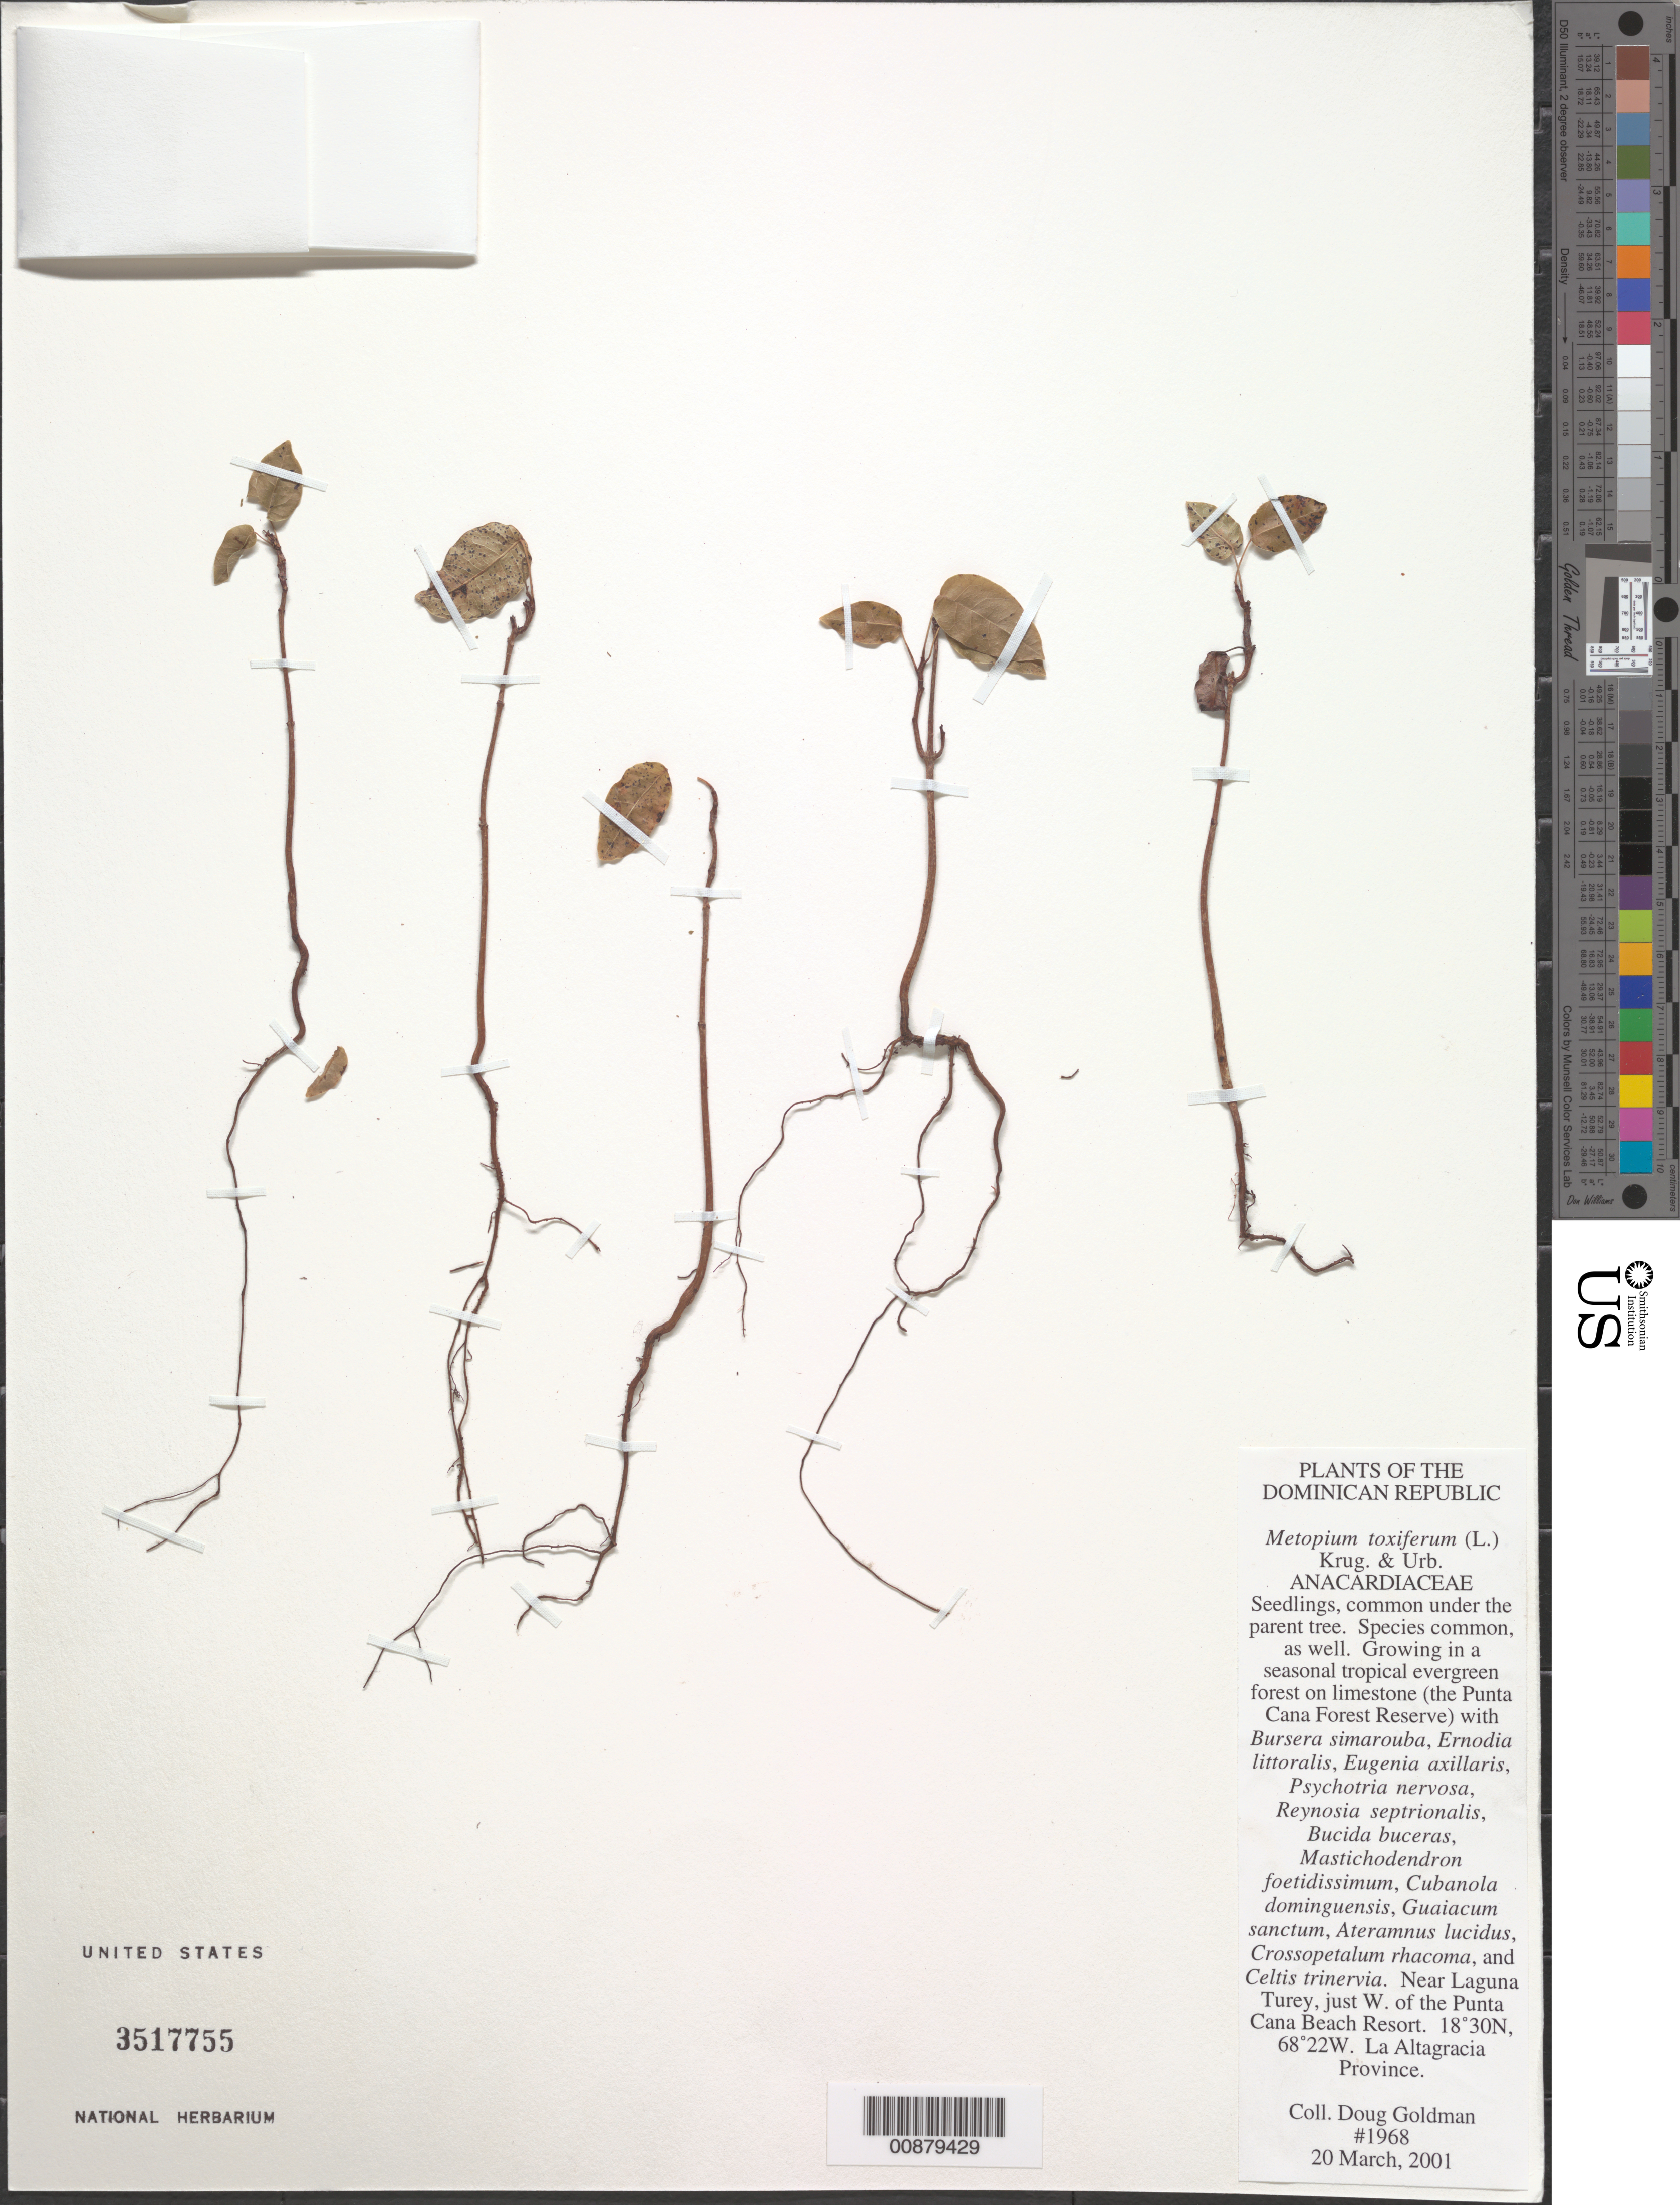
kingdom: Plantae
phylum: Tracheophyta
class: Magnoliopsida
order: Sapindales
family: Anacardiaceae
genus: Metopium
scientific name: Metopium toxiferum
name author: (L.) Krug & Urb.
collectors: D. H. Goldman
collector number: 1968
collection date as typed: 10 Mar 2001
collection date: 2001-03-10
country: Dominican Republic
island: Hispaniola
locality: La Altagracia Province: Near Laguna Turey, just W of Punta Cana Beach Resort.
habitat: Growing in a seasonal tropical evergreen forest on limestone (Punta Cana Forest Reserve).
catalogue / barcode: US 3517755